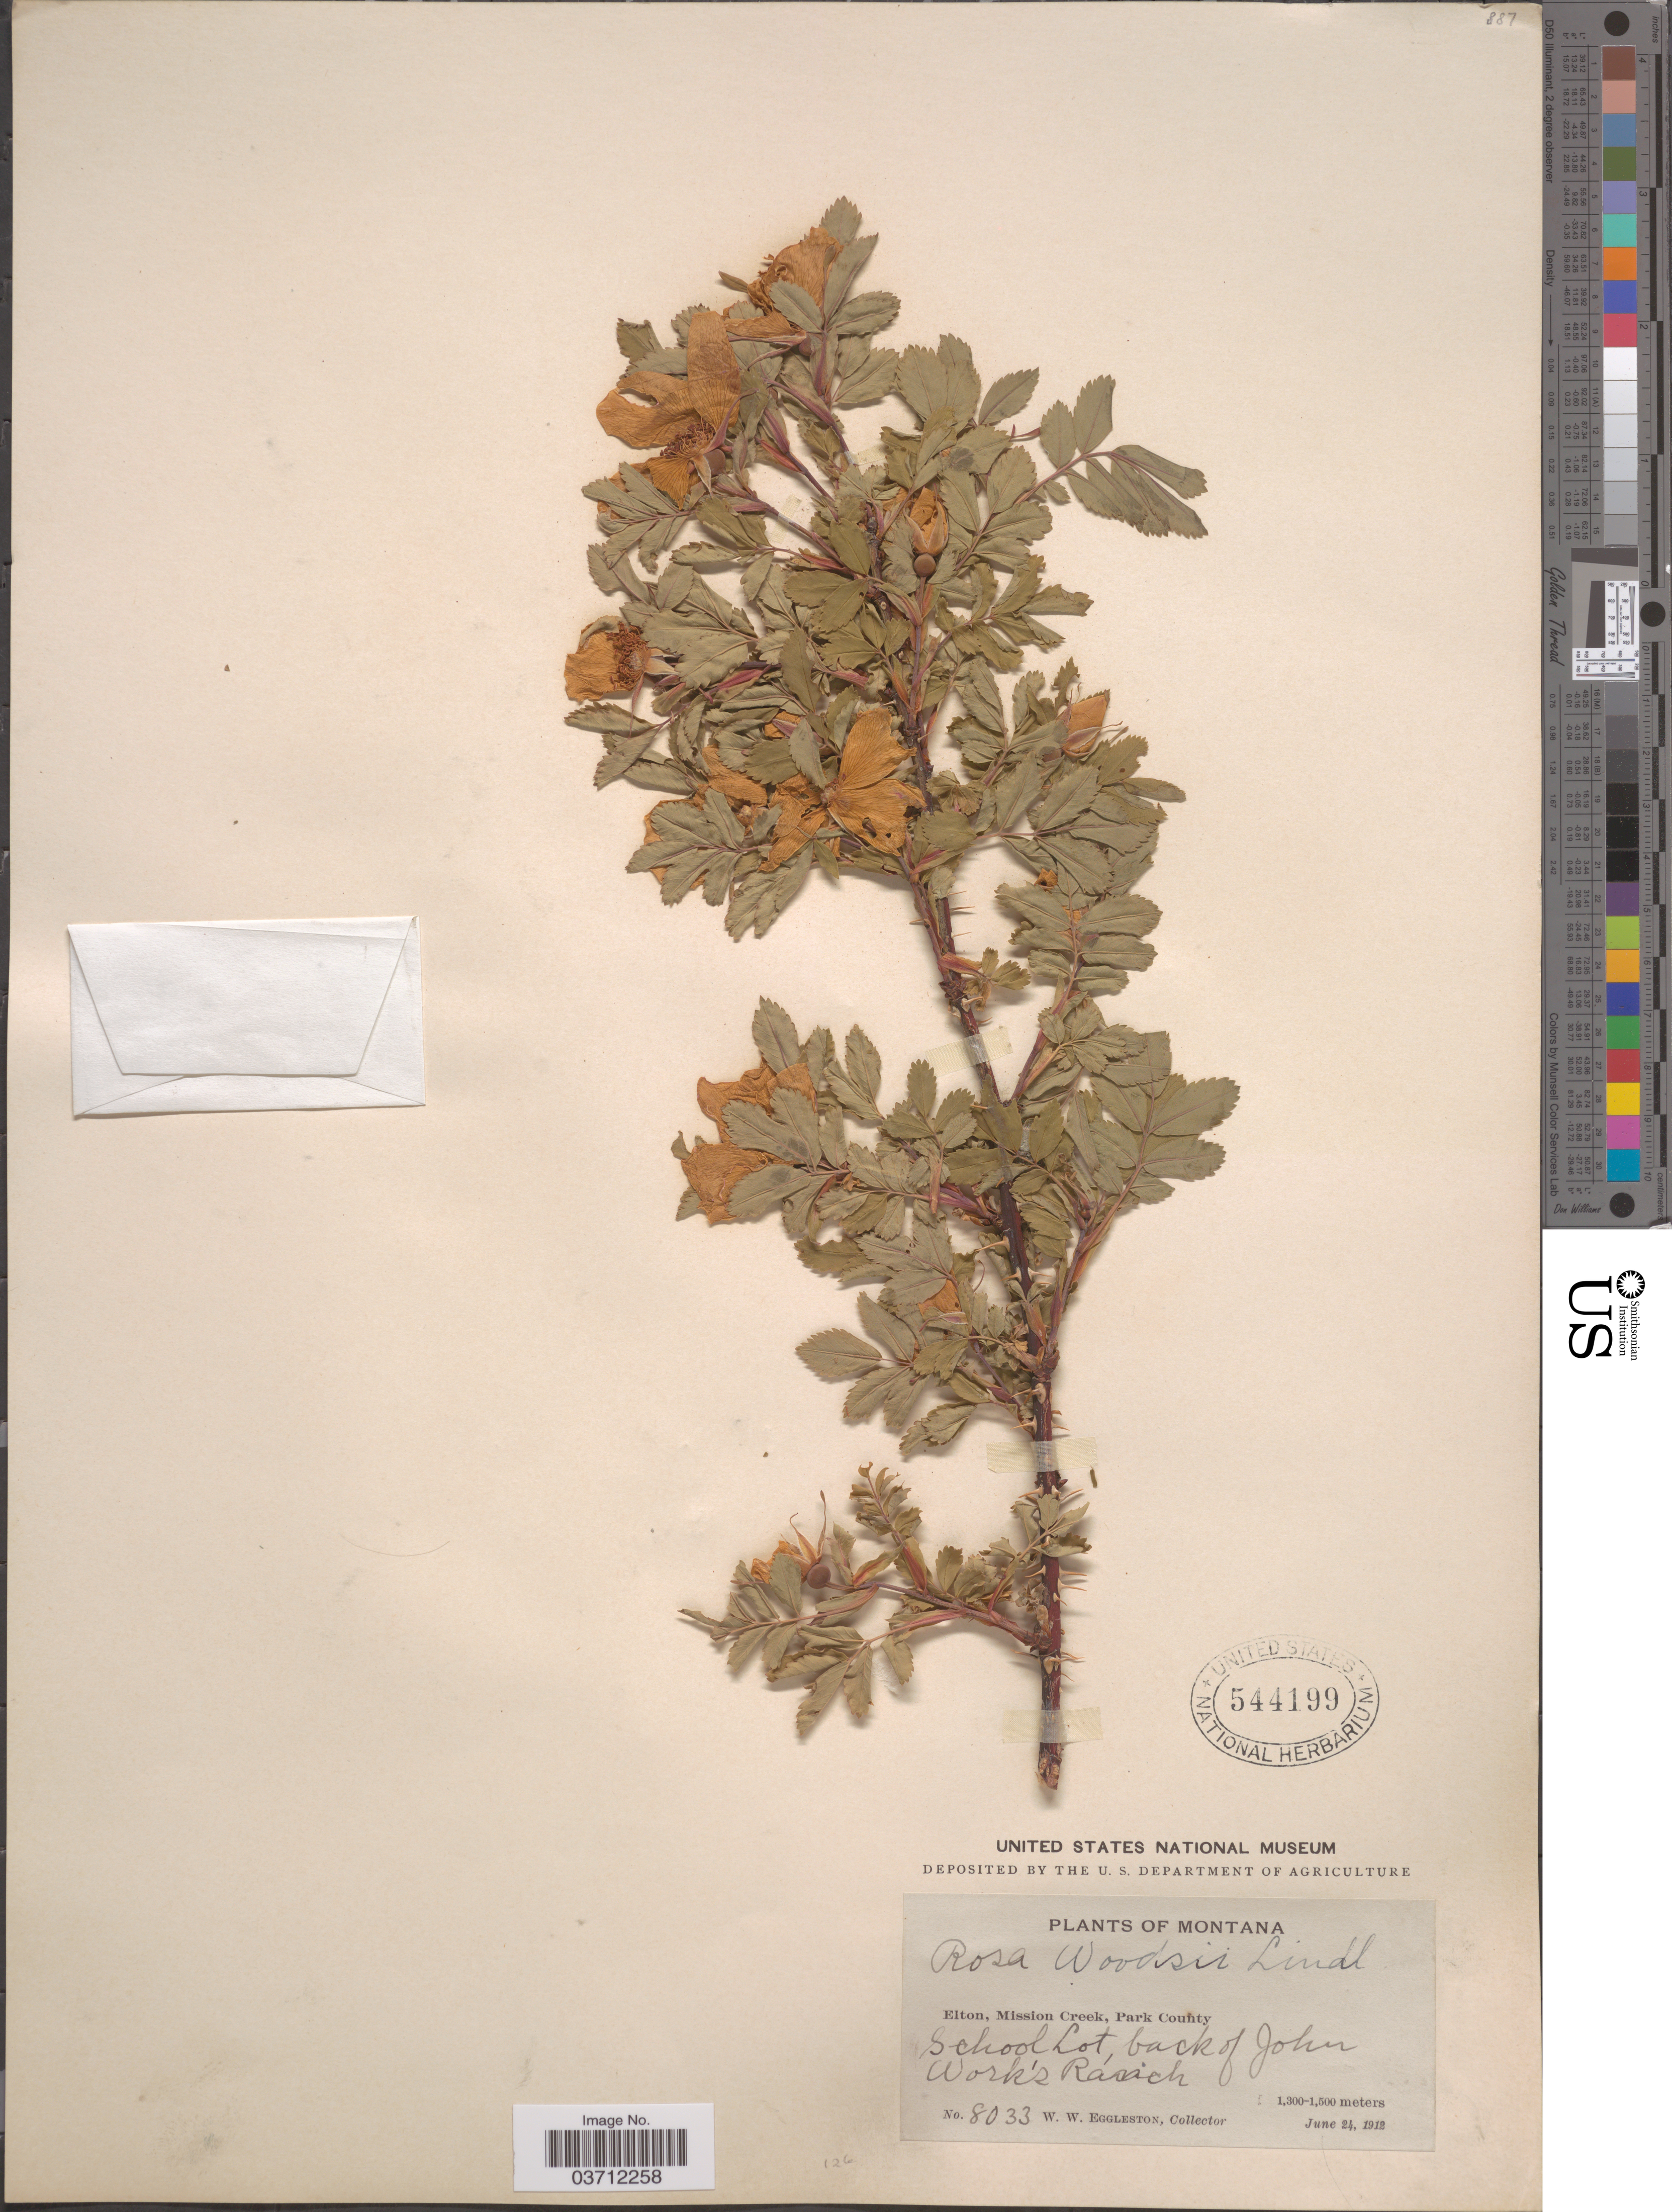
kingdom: Plantae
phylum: Tracheophyta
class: Magnoliopsida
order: Rosales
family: Rosaceae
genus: Rosa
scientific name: Rosa woodsii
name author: Lindl.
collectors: W. W. Eggleston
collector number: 8033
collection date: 1912-06-24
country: United States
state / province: Montana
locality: Elton, Mission Creek, Park County. School Lot, back of John Work's Ranch.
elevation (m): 1300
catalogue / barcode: US 544199